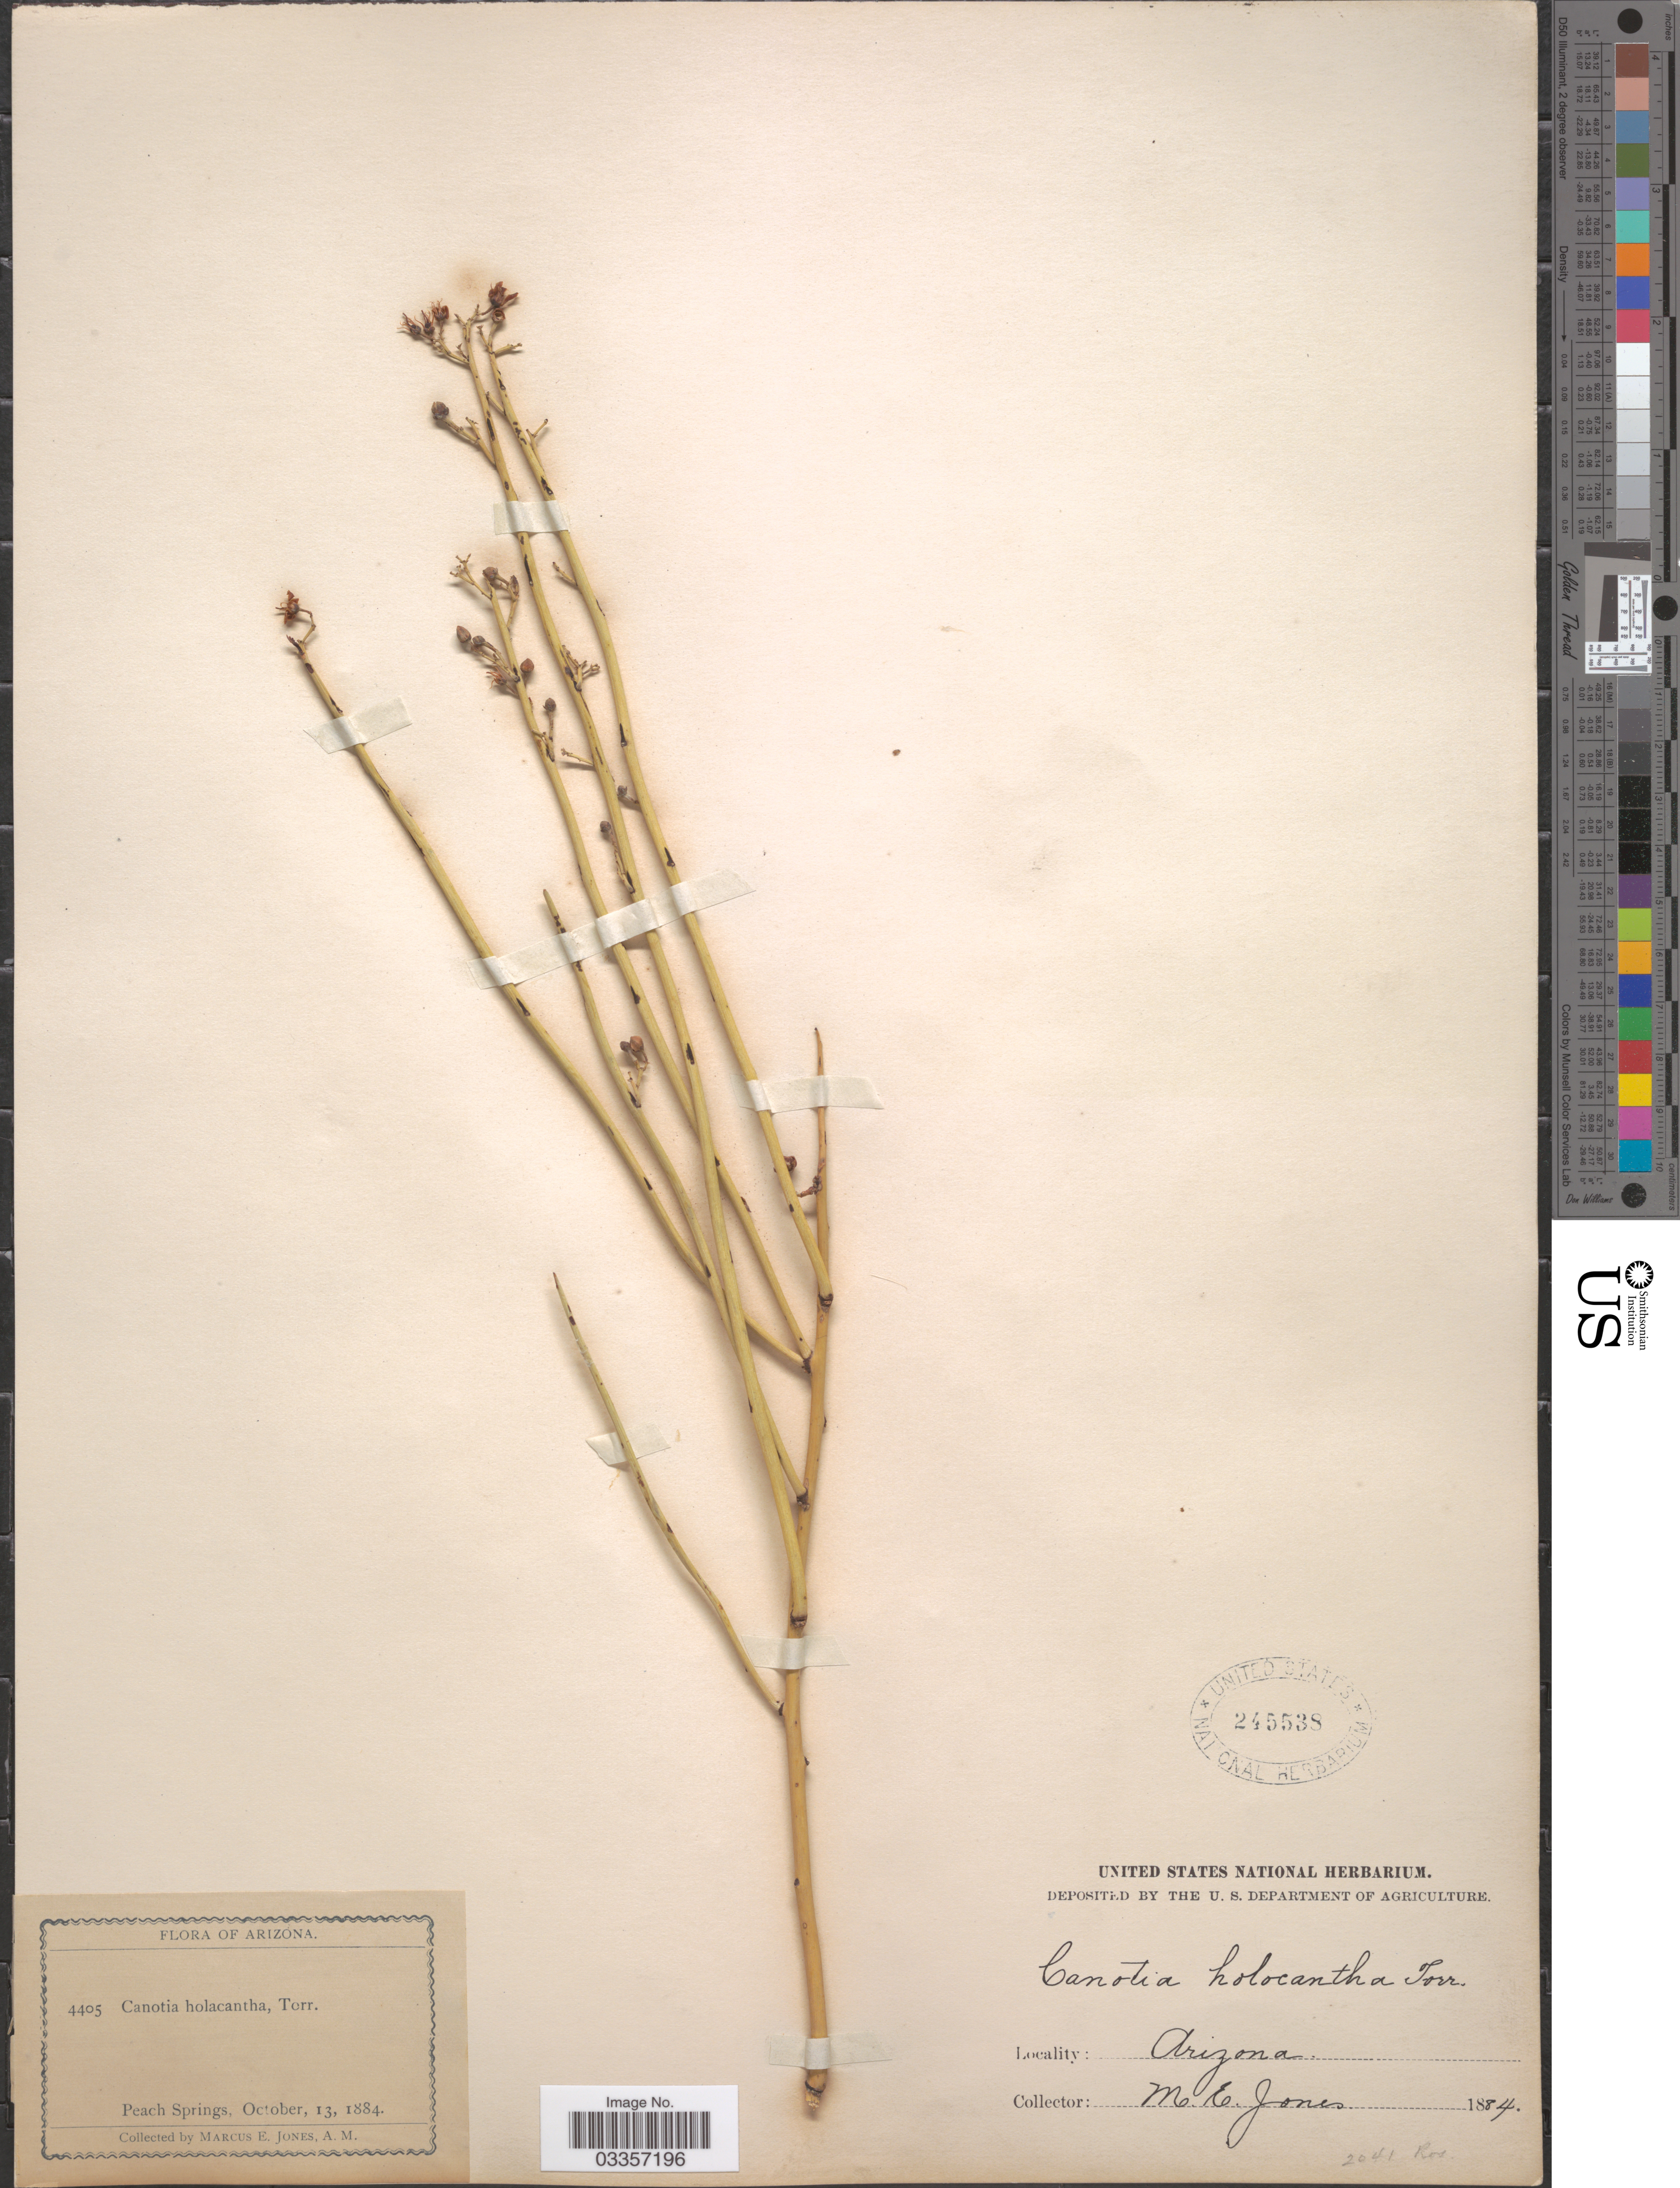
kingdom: Plantae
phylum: Tracheophyta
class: Magnoliopsida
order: Celastrales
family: Celastraceae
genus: Canotia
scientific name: Canotia holacantha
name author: Torr.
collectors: M. E. Jones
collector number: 4405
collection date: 1884-10-13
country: United States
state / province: Arizona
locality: Peach Springs.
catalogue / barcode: US 245538